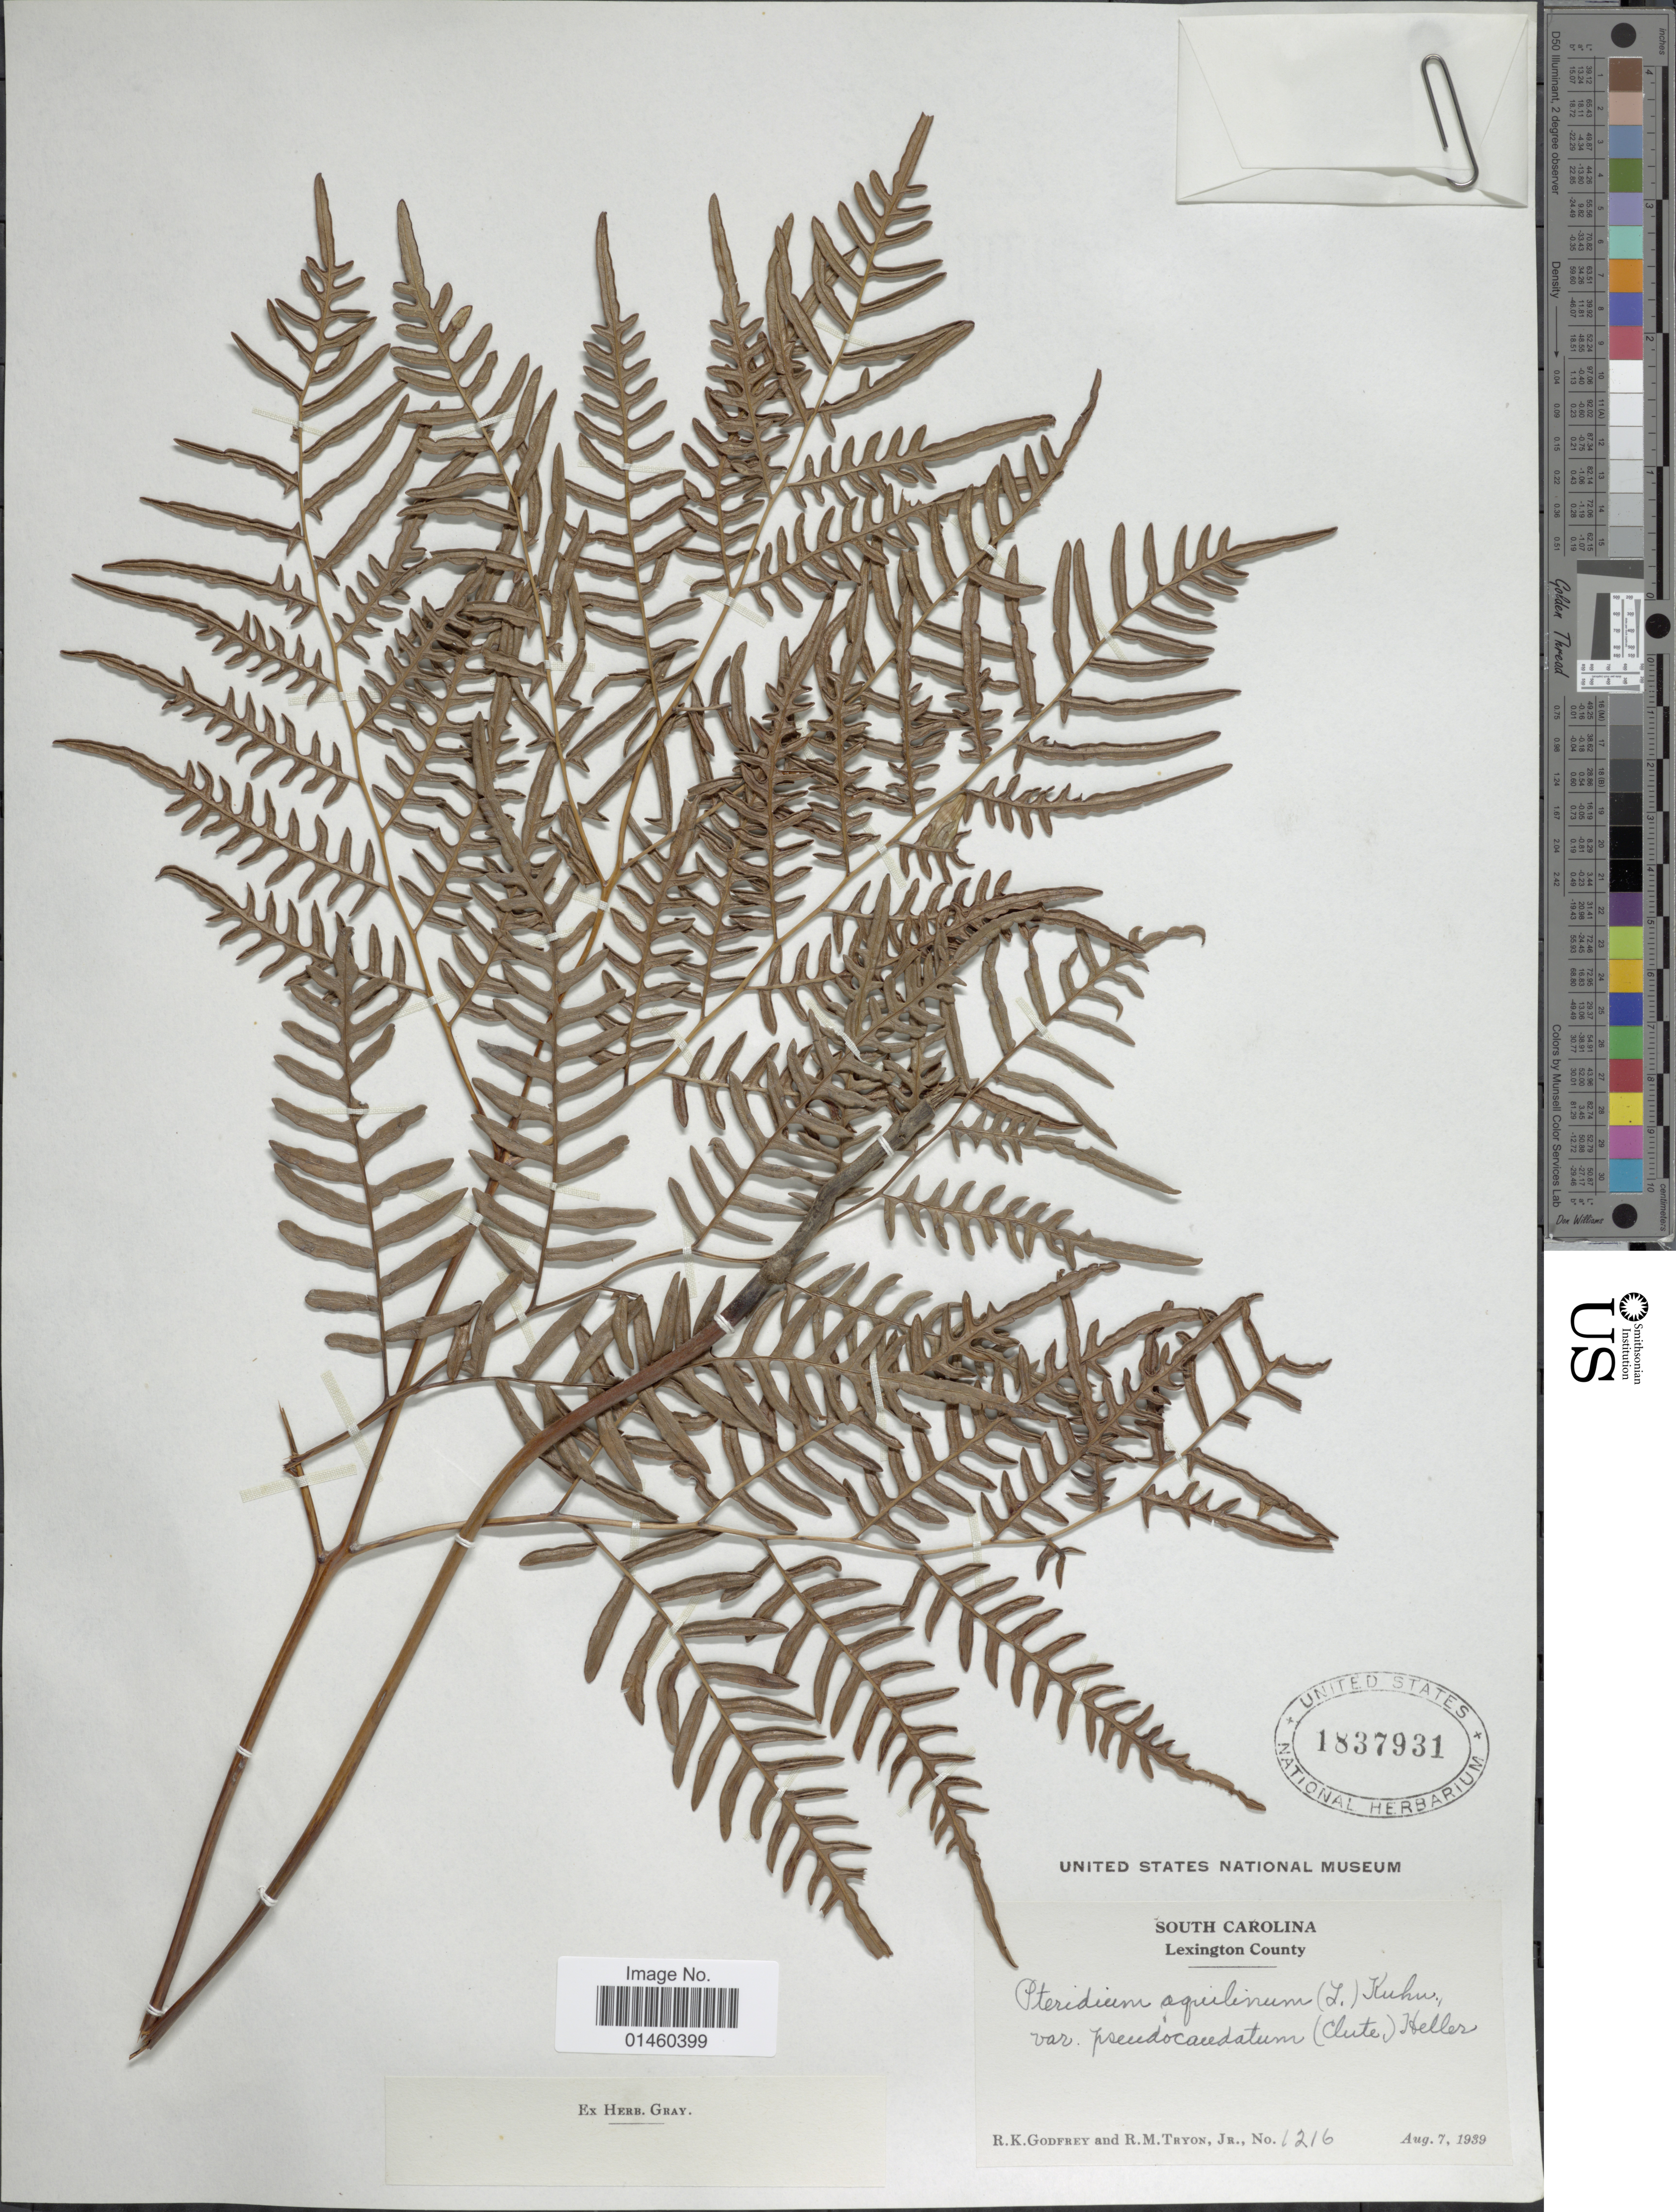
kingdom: Plantae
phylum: Tracheophyta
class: Polypodiopsida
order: Polypodiales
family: Dennstaedtiaceae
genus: Pteridium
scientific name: Pteridium aquilinum var. pseudocaudatum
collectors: R. K. Godfrey & R. M. Tryon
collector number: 1216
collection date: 1939-08-07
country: United States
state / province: South Carolina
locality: Lexington County.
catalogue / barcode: US 1837931